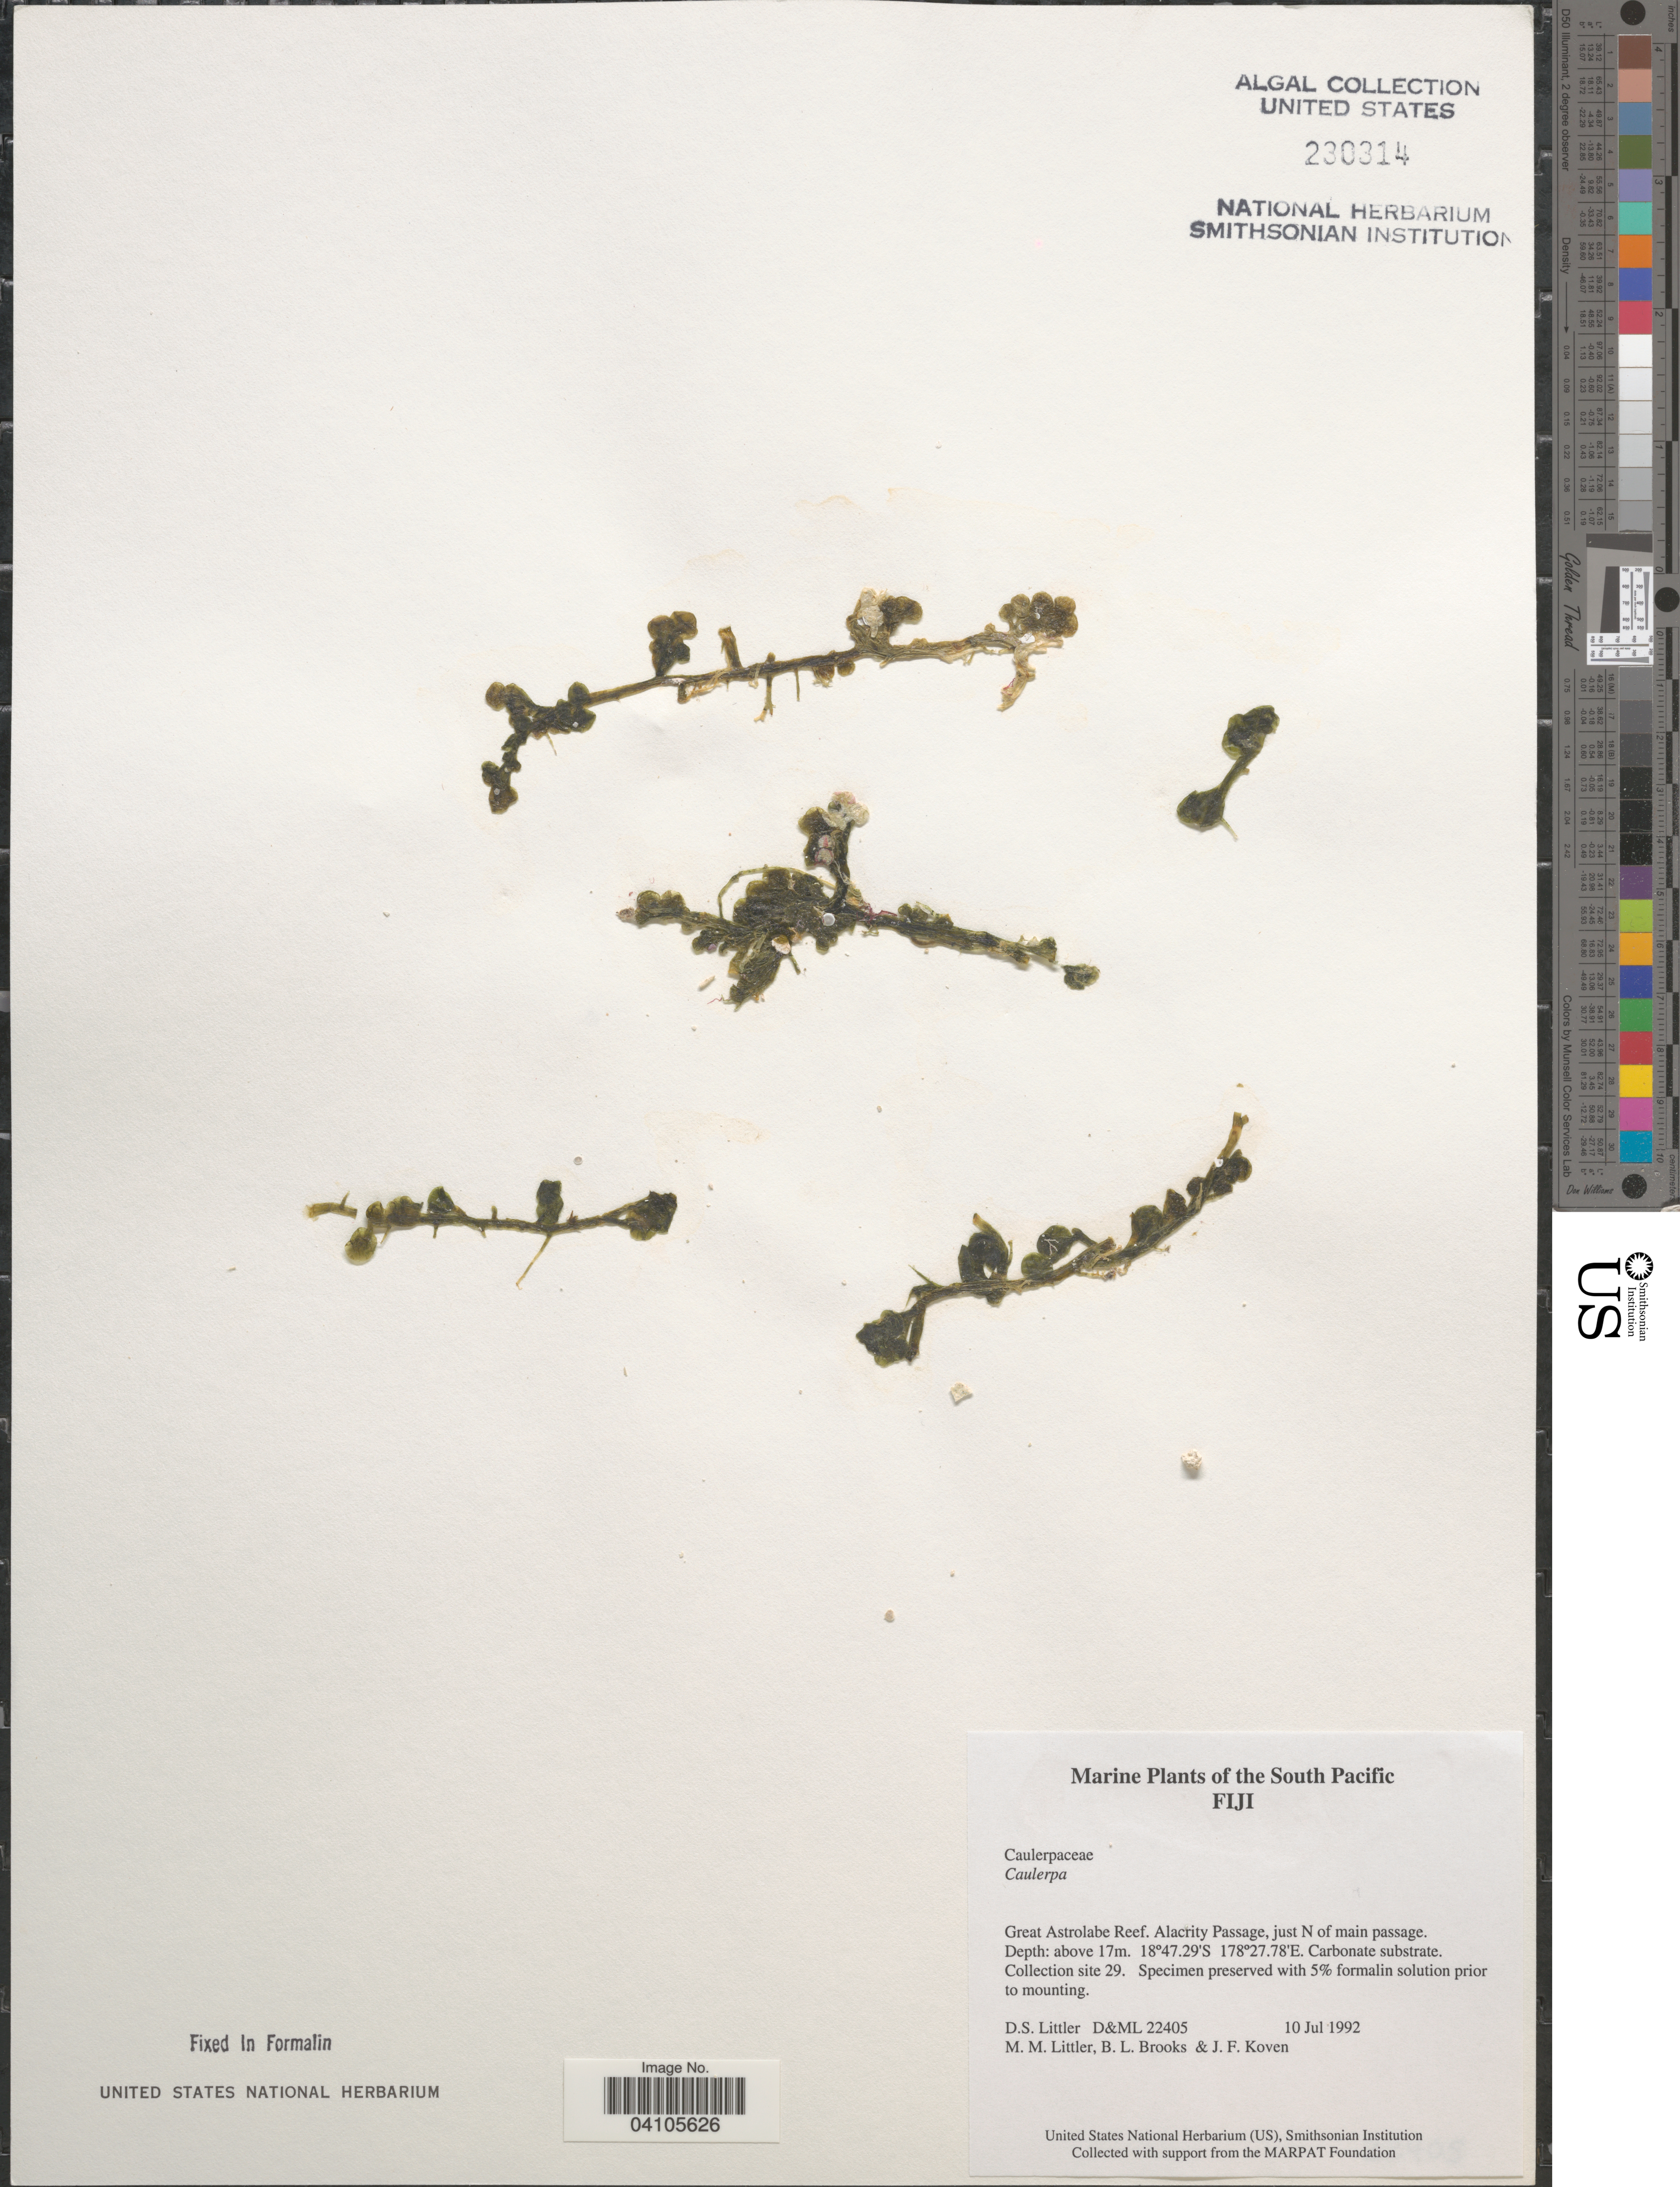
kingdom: Plantae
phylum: Chlorophyta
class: Ulvophyceae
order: Bryopsidales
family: Caulerpaceae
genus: Caulerpa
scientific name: Caulerpa sp.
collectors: D. S. Littler, B. Brooks & J. Koven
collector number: D&ML 22405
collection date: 1992-07-10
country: Fiji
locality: The South Pacific. Great Astrolabe Reef. Alacrity Passage, just N of main passage. Site 29.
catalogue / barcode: US 230314